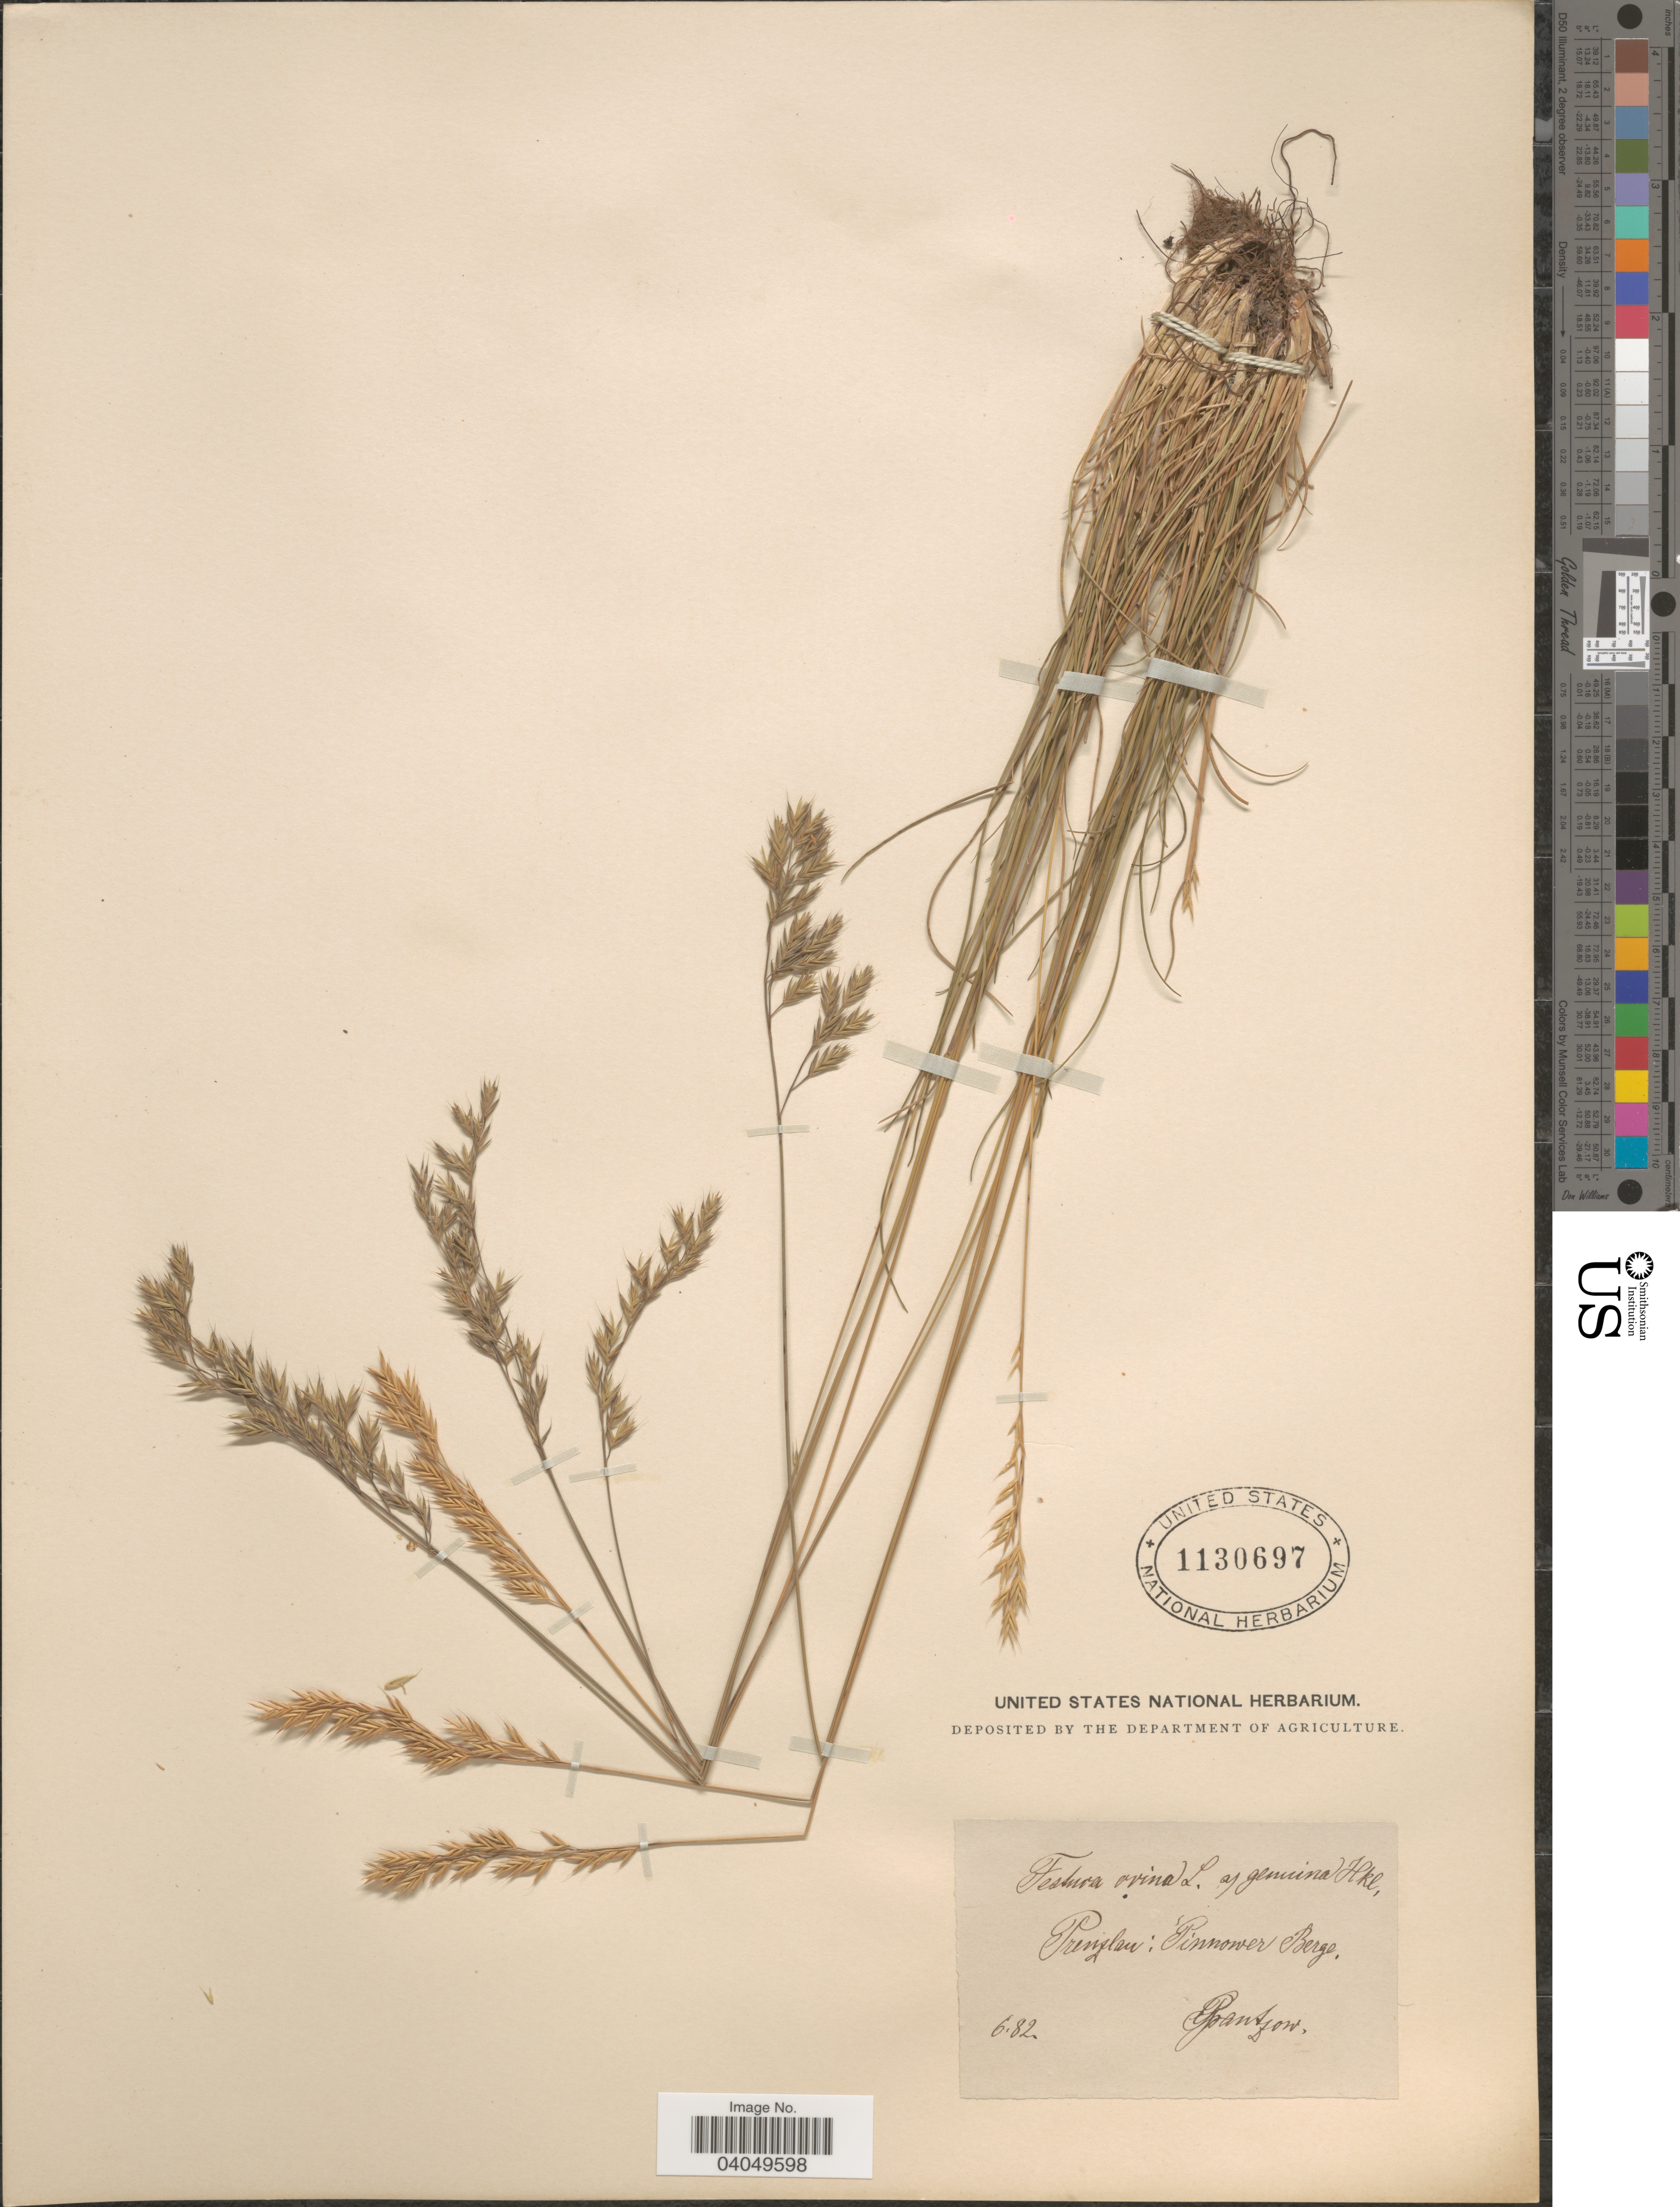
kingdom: Plantae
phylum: Tracheophyta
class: Liliopsida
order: Poales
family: Poaceae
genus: Festuca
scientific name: Festuca ovina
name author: L.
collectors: C. Grantzow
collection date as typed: Transcribed d/m/y: /6/82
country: Germany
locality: Prenzlau: Pinnower Berge.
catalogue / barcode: US 1130697